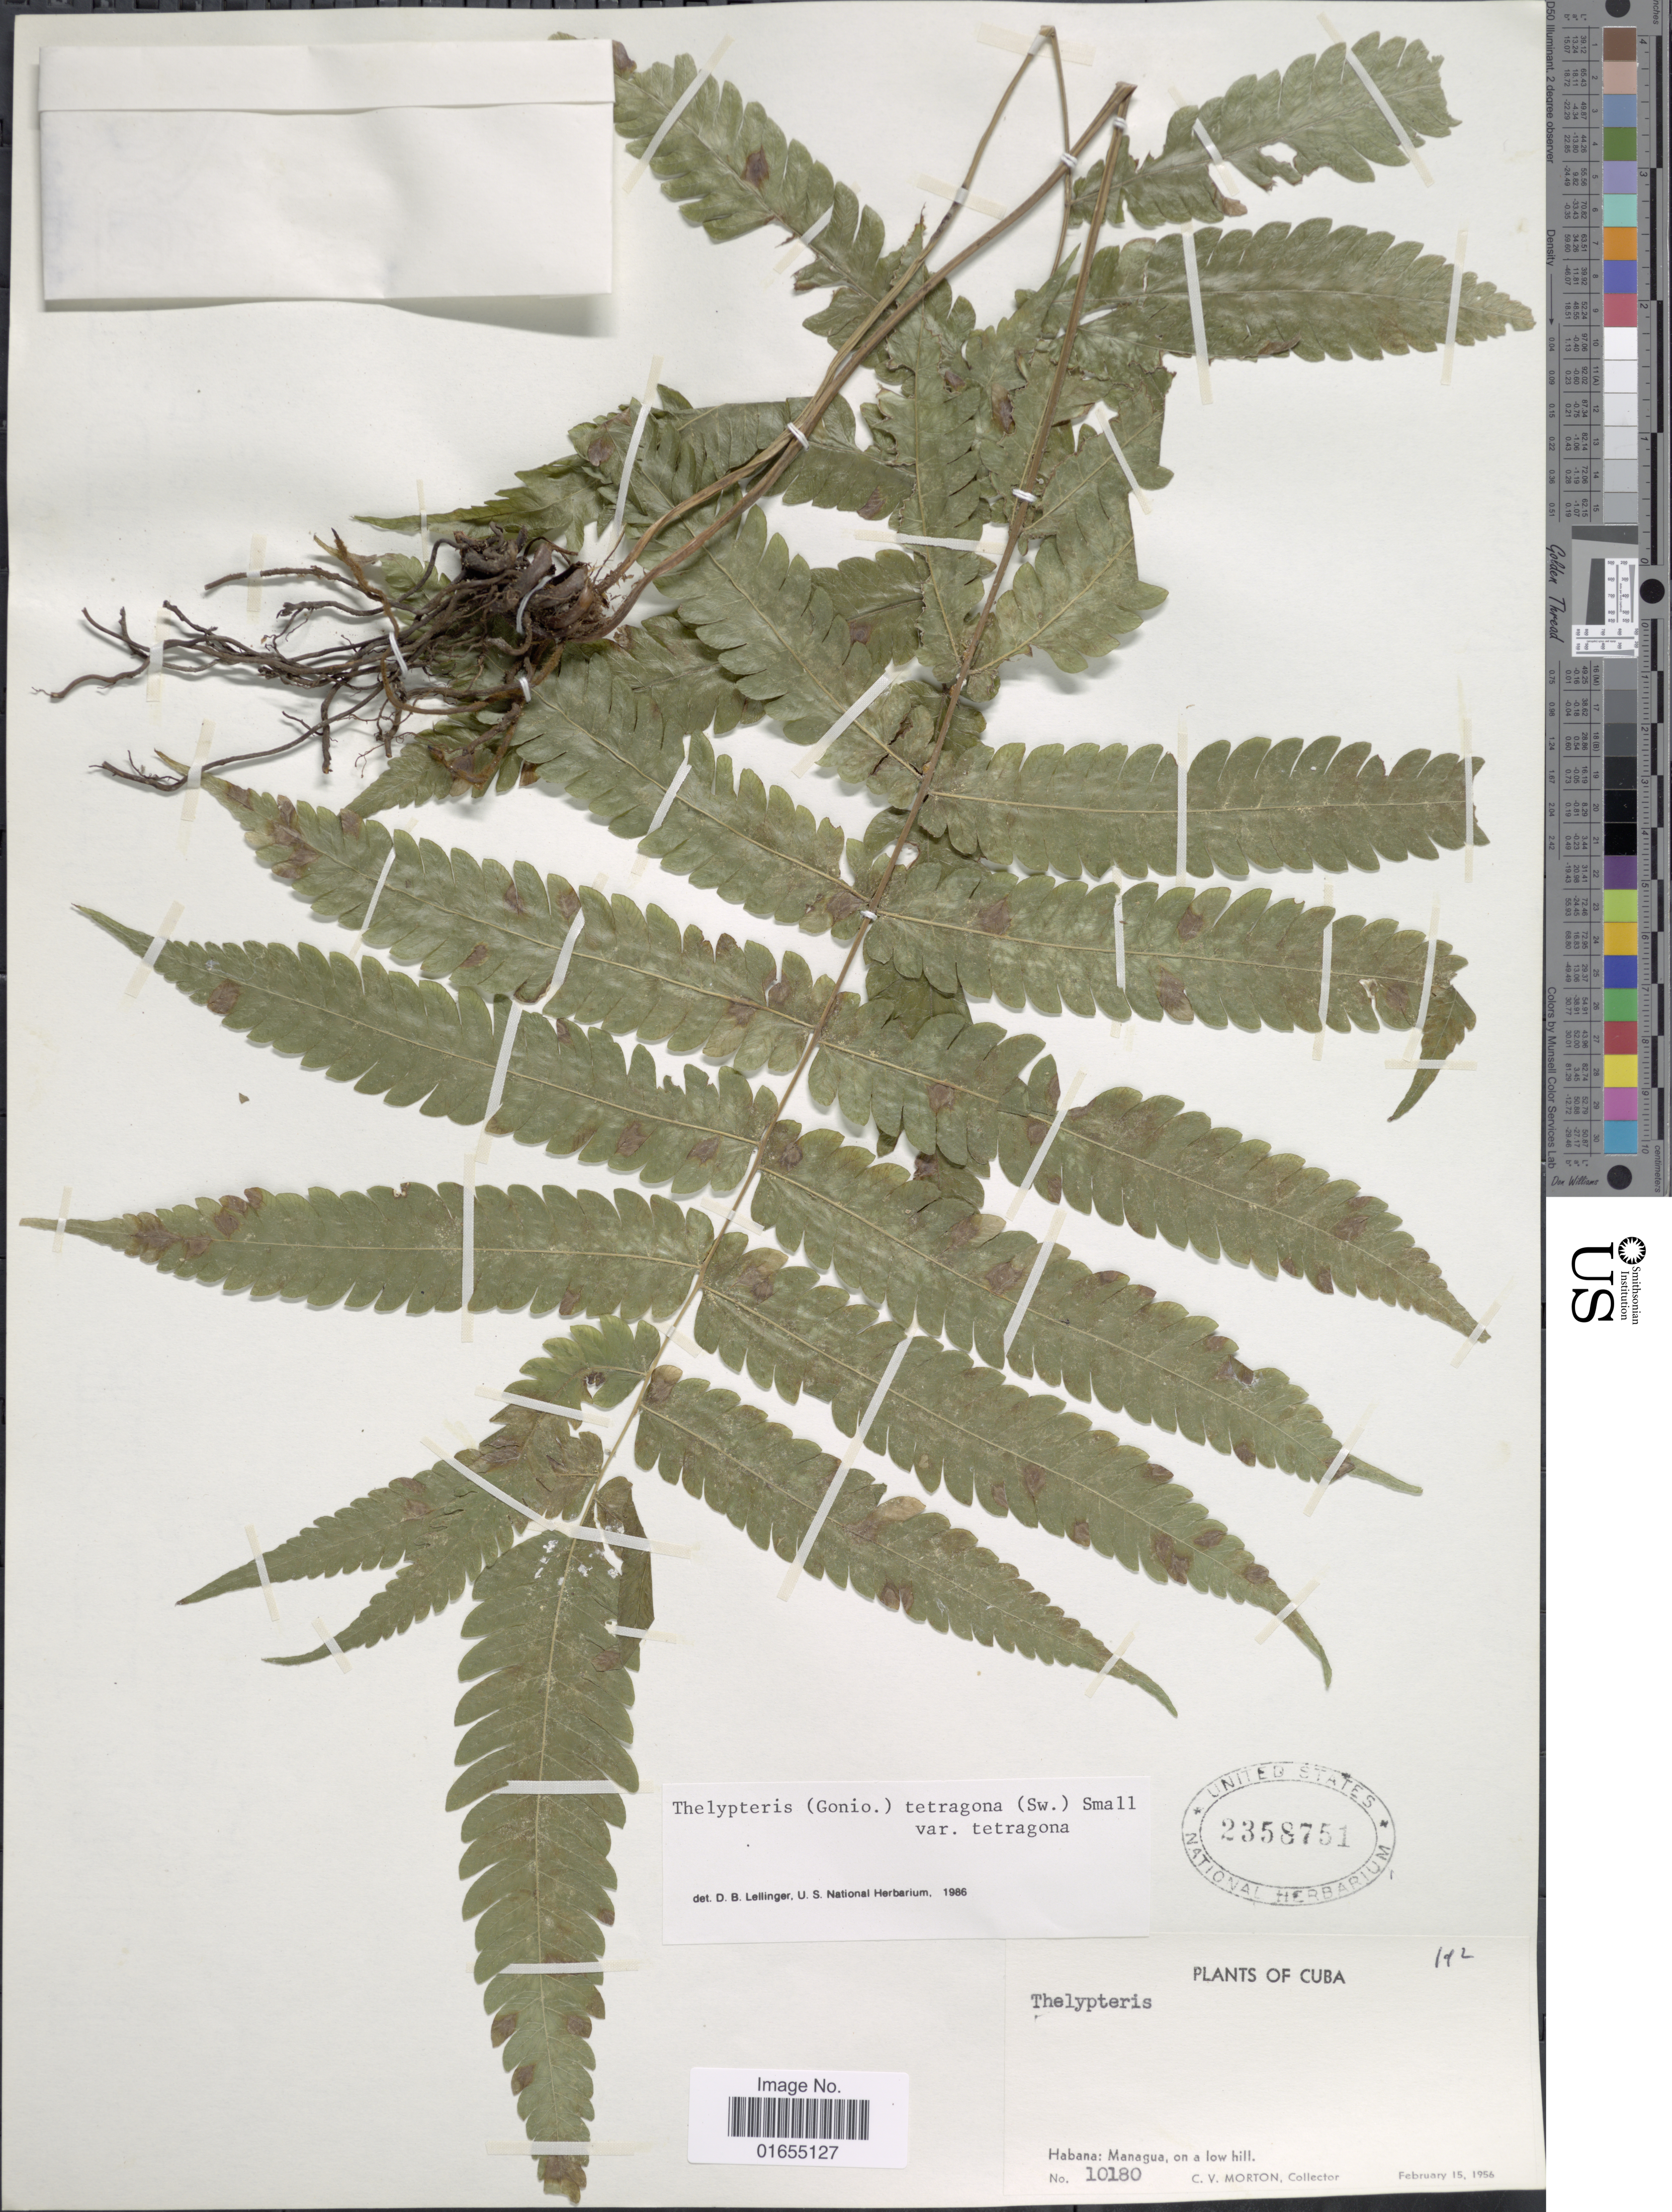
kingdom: Plantae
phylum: Tracheophyta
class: Polypodiopsida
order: Polypodiales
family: Thelypteridaceae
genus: Goniopteris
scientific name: Goniopteris subtetragona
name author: (Link) Vareschi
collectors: C. V. Morton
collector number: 10180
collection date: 1956-02-15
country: Cuba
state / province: La Habana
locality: Managua, on a low hill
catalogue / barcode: US 2358751